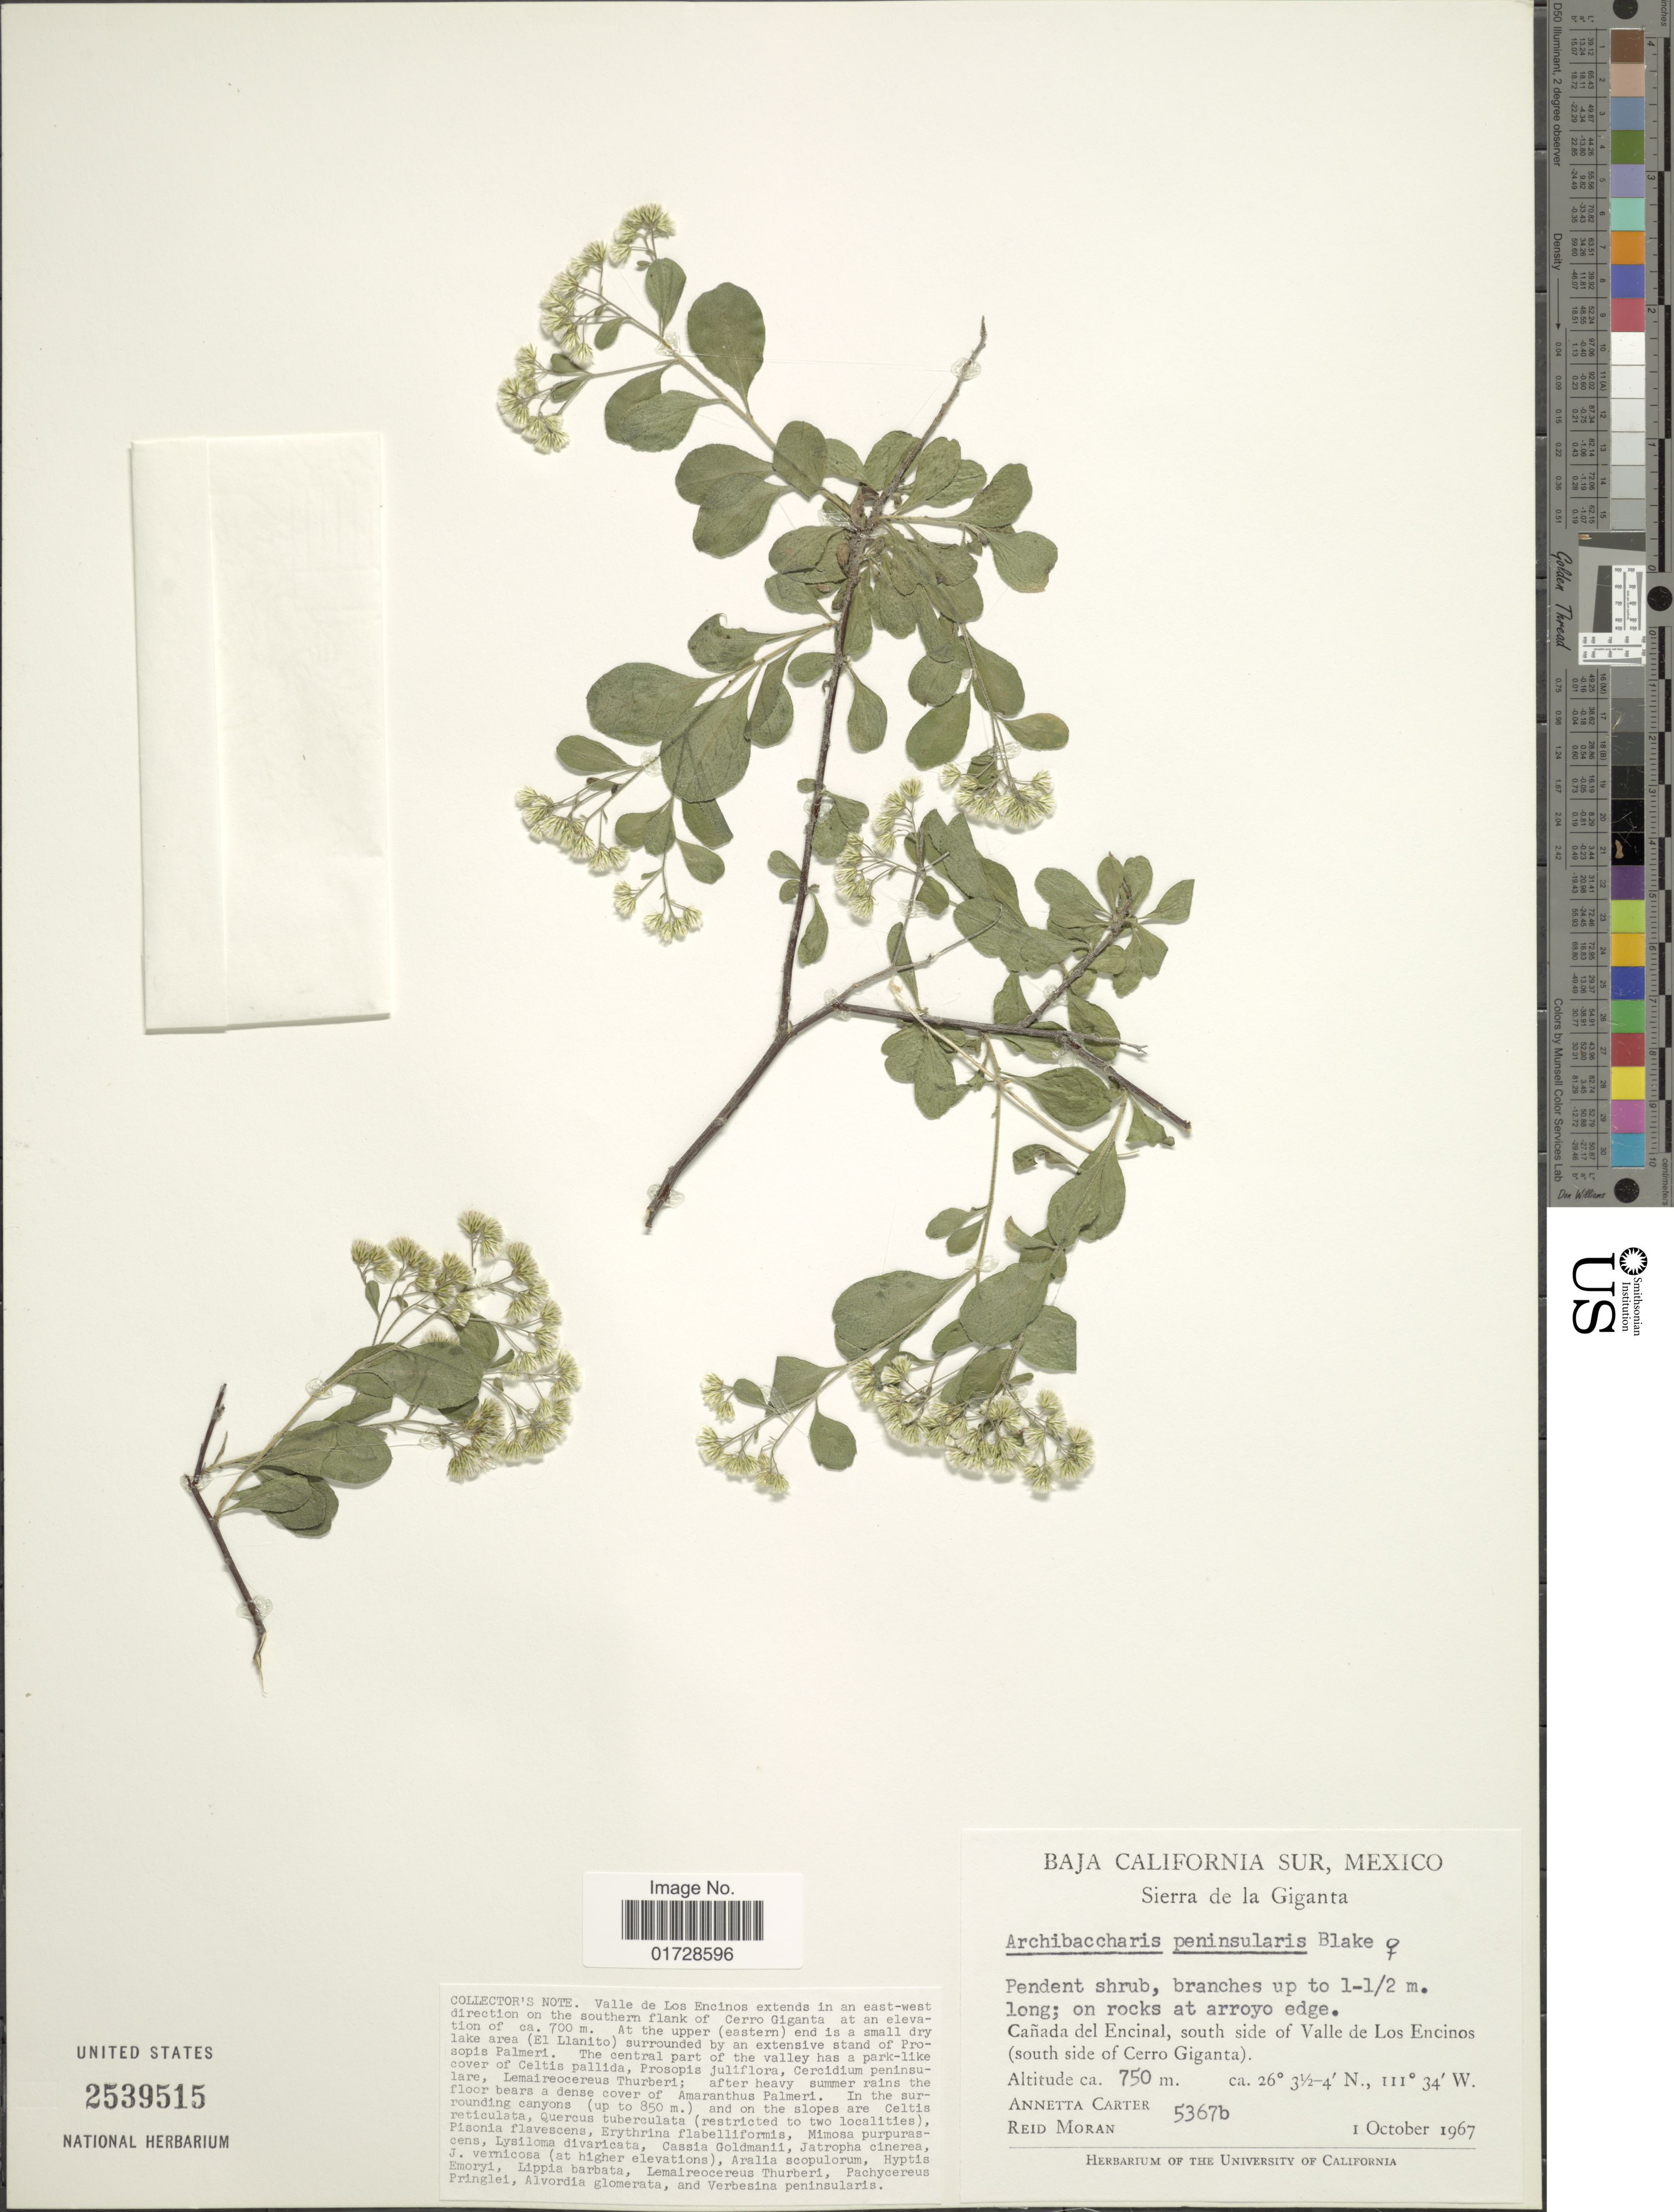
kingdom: Plantae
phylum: Tracheophyta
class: Magnoliopsida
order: Asterales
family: Asteraceae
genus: Archibaccharis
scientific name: Archibaccharis peninsularis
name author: S.F. Blake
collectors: A. Carter & R. V. Moran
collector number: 5367b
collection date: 1967-10-01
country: Mexico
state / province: Baja California Sur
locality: Baja California Sur, Sierra de la Giganta, Canada del Encinal, south side of Valle de Los Encinos (south side of Cerro Giganta)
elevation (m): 750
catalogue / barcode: US 2539515